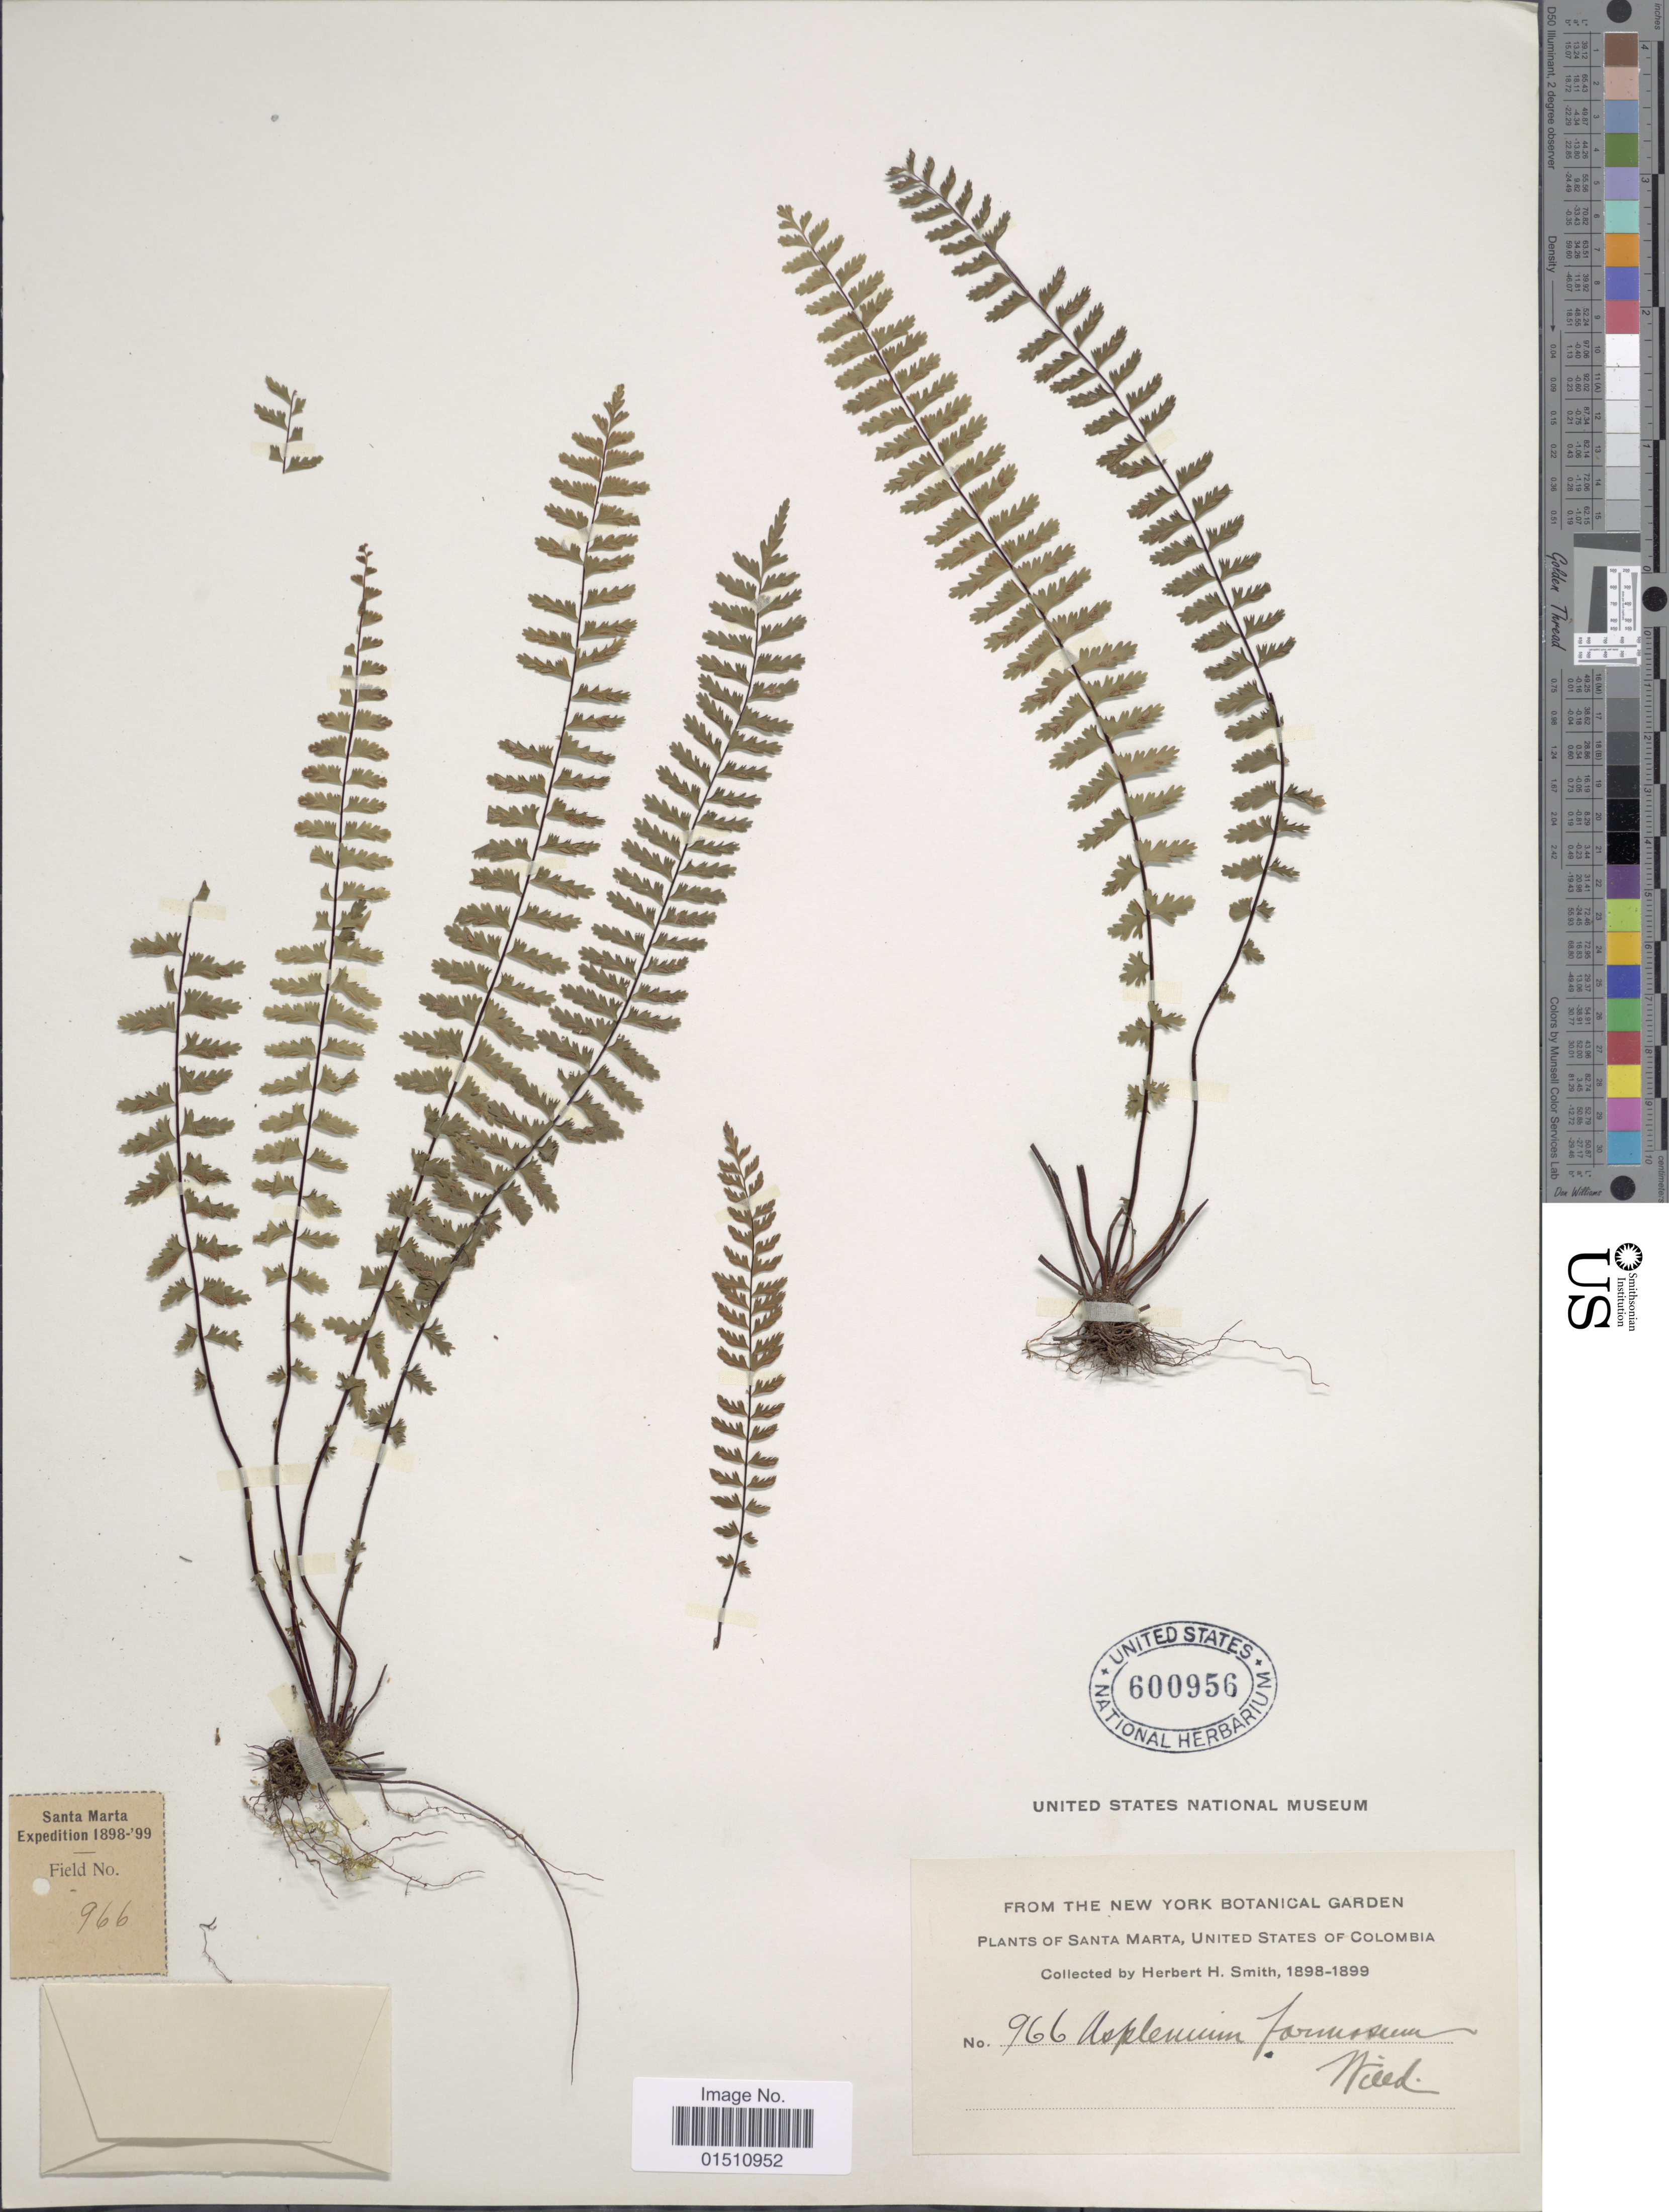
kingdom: Plantae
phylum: Tracheophyta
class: Polypodiopsida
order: Polypodiales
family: Aspleniaceae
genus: Asplenium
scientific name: Asplenium formosum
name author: Willd.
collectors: Herbert H. Smith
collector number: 966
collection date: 1898/1899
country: Colombia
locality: Santa Marta, United States of Colombia.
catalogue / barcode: US 600956